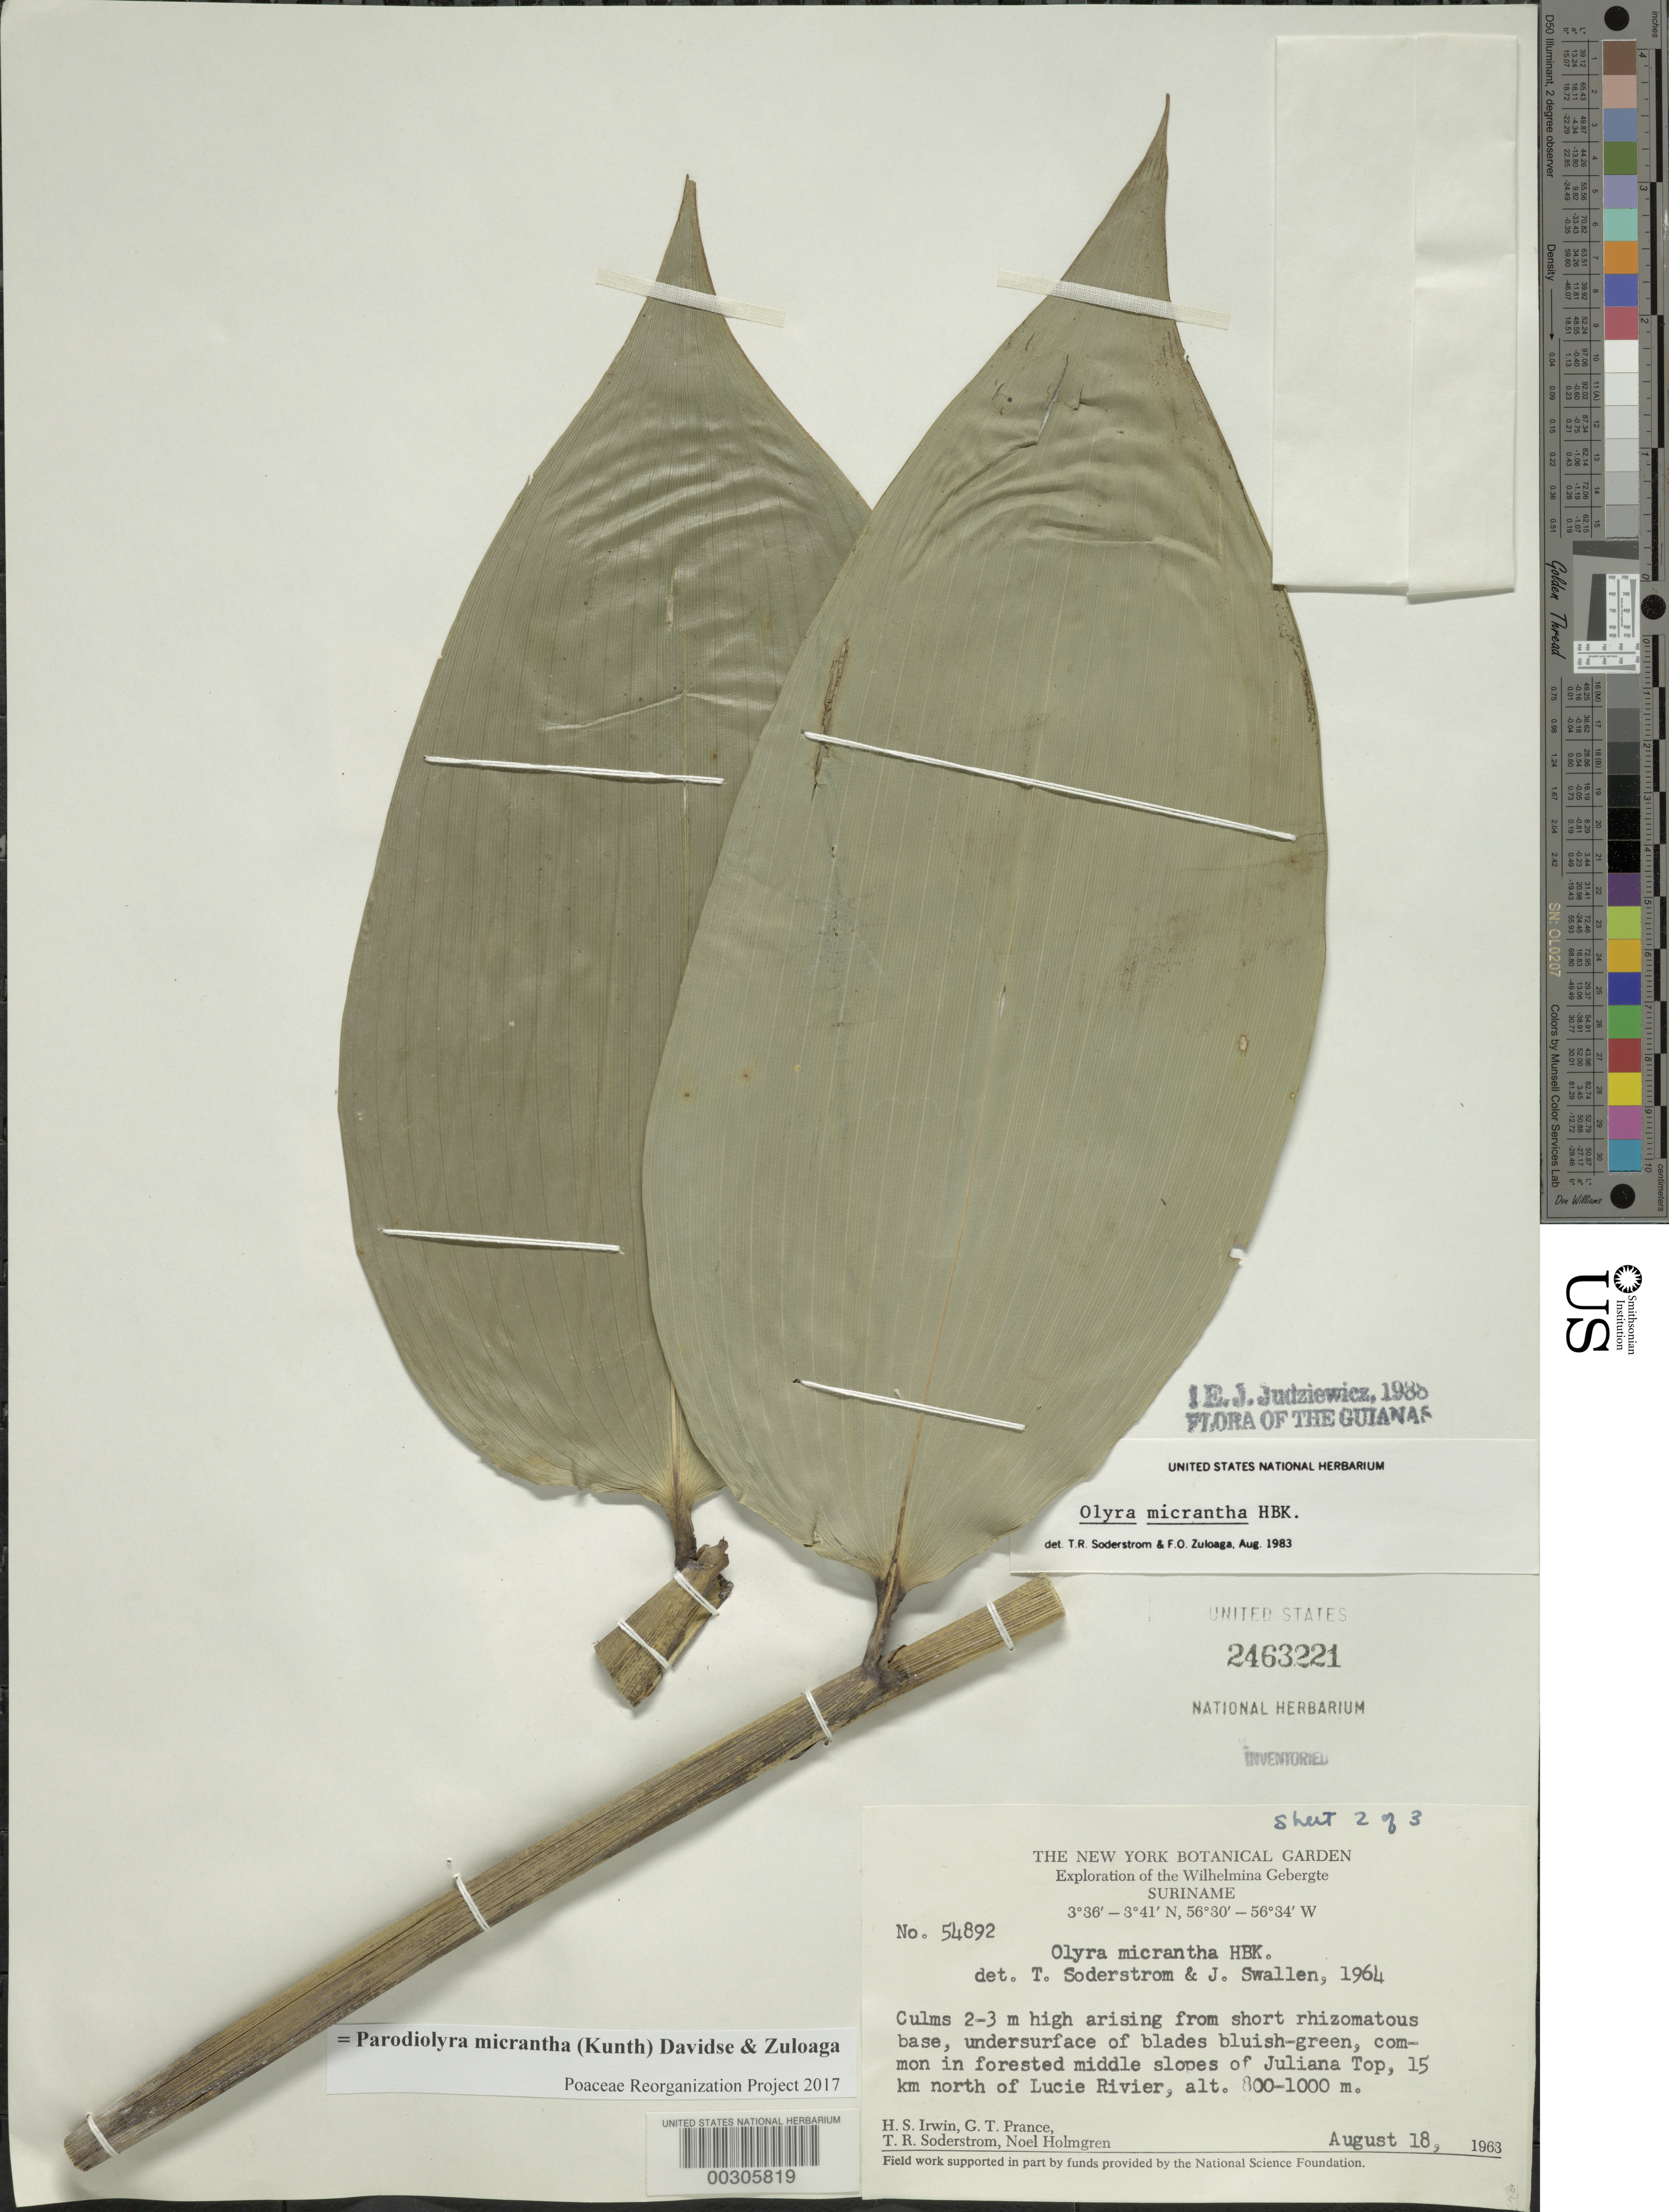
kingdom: Plantae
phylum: Tracheophyta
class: Liliopsida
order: Poales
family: Poaceae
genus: Parodiolyra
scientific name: Parodiolyra micrantha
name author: (Kunth) Davidse & Zuloaga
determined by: Poaceae Reorganization Project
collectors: H. Irwin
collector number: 54892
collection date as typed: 18 Aug 1963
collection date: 1963-08-18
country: Suriname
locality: Lat. 3 36'n: long. 56 30'w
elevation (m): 800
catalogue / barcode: US 2463221